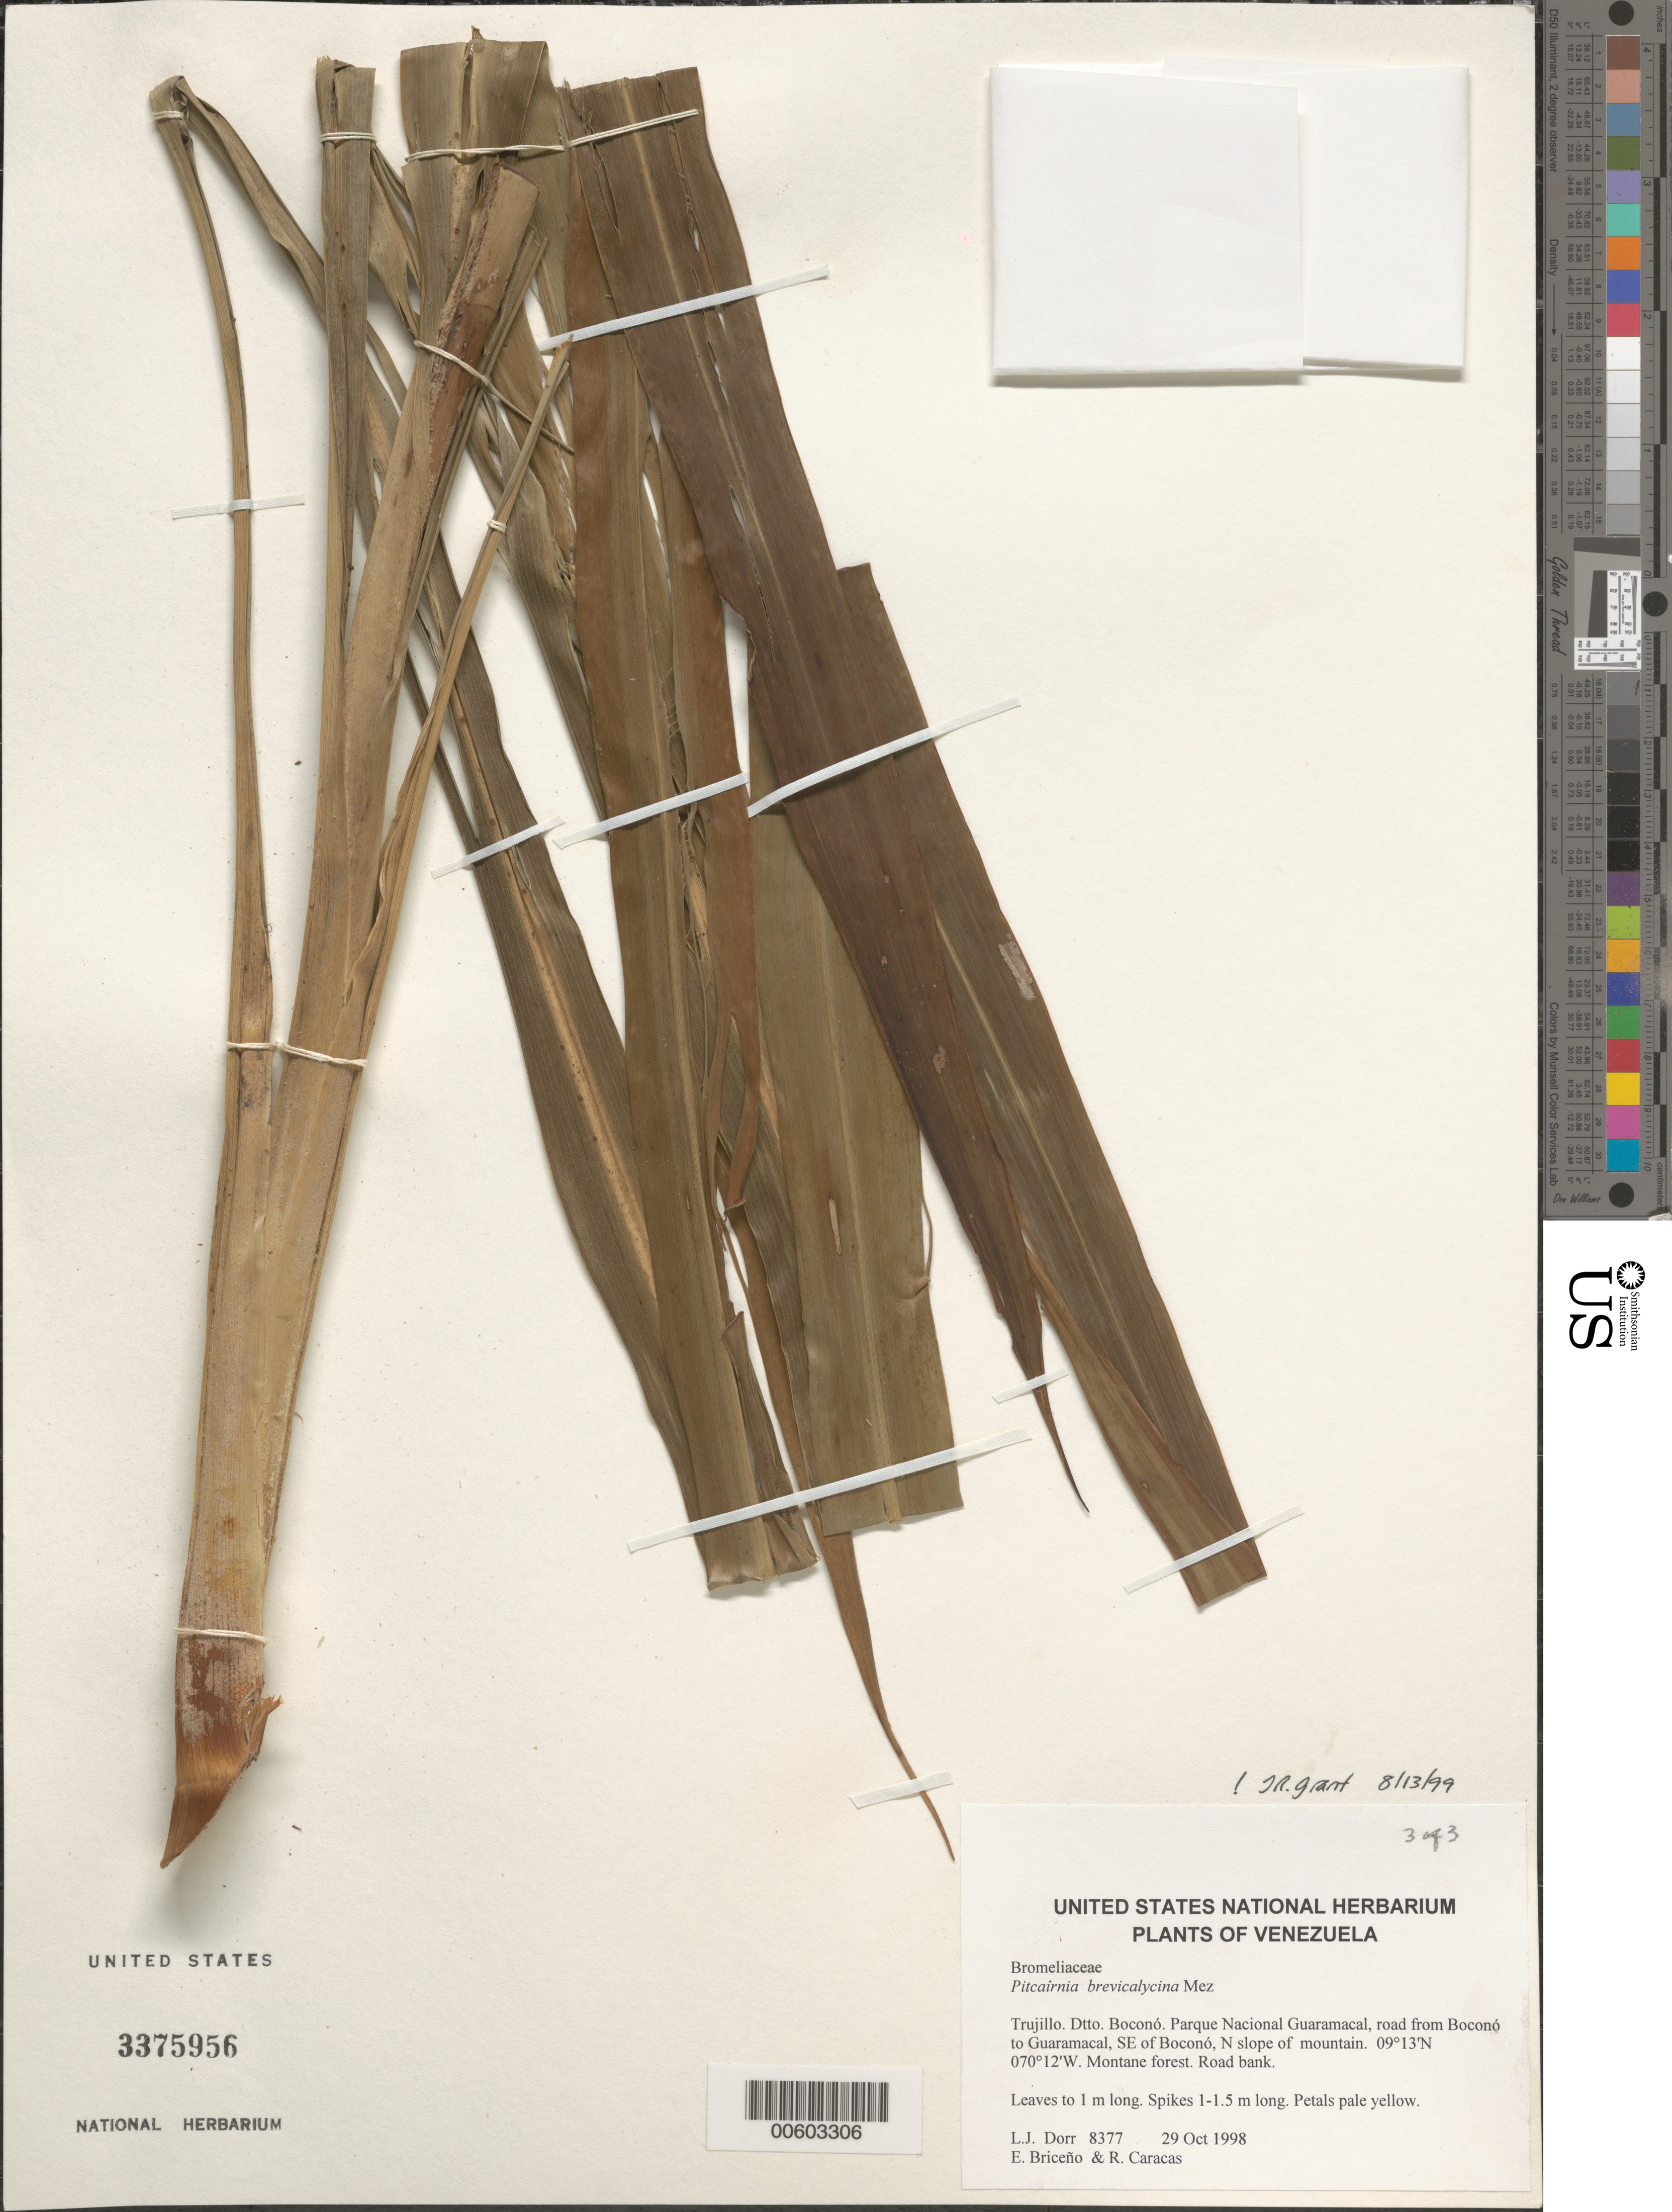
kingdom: Plantae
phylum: Tracheophyta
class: Liliopsida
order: Poales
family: Bromeliaceae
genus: Pitcairnia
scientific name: Pitcairnia brevicalycina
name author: Mez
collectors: L. J. Dorr, E. Briceño & R. Caracas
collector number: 8377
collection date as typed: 29 Oct 1998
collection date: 1998-10-29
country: Venezuela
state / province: Trujillo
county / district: Boconó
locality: Parque Nacional Guaramacal, road from Boconó to Guaramacal, SE of Boconó, N slope of mountain.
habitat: Montane forest. Road bank.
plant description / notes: PORT, US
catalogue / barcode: US 3375956